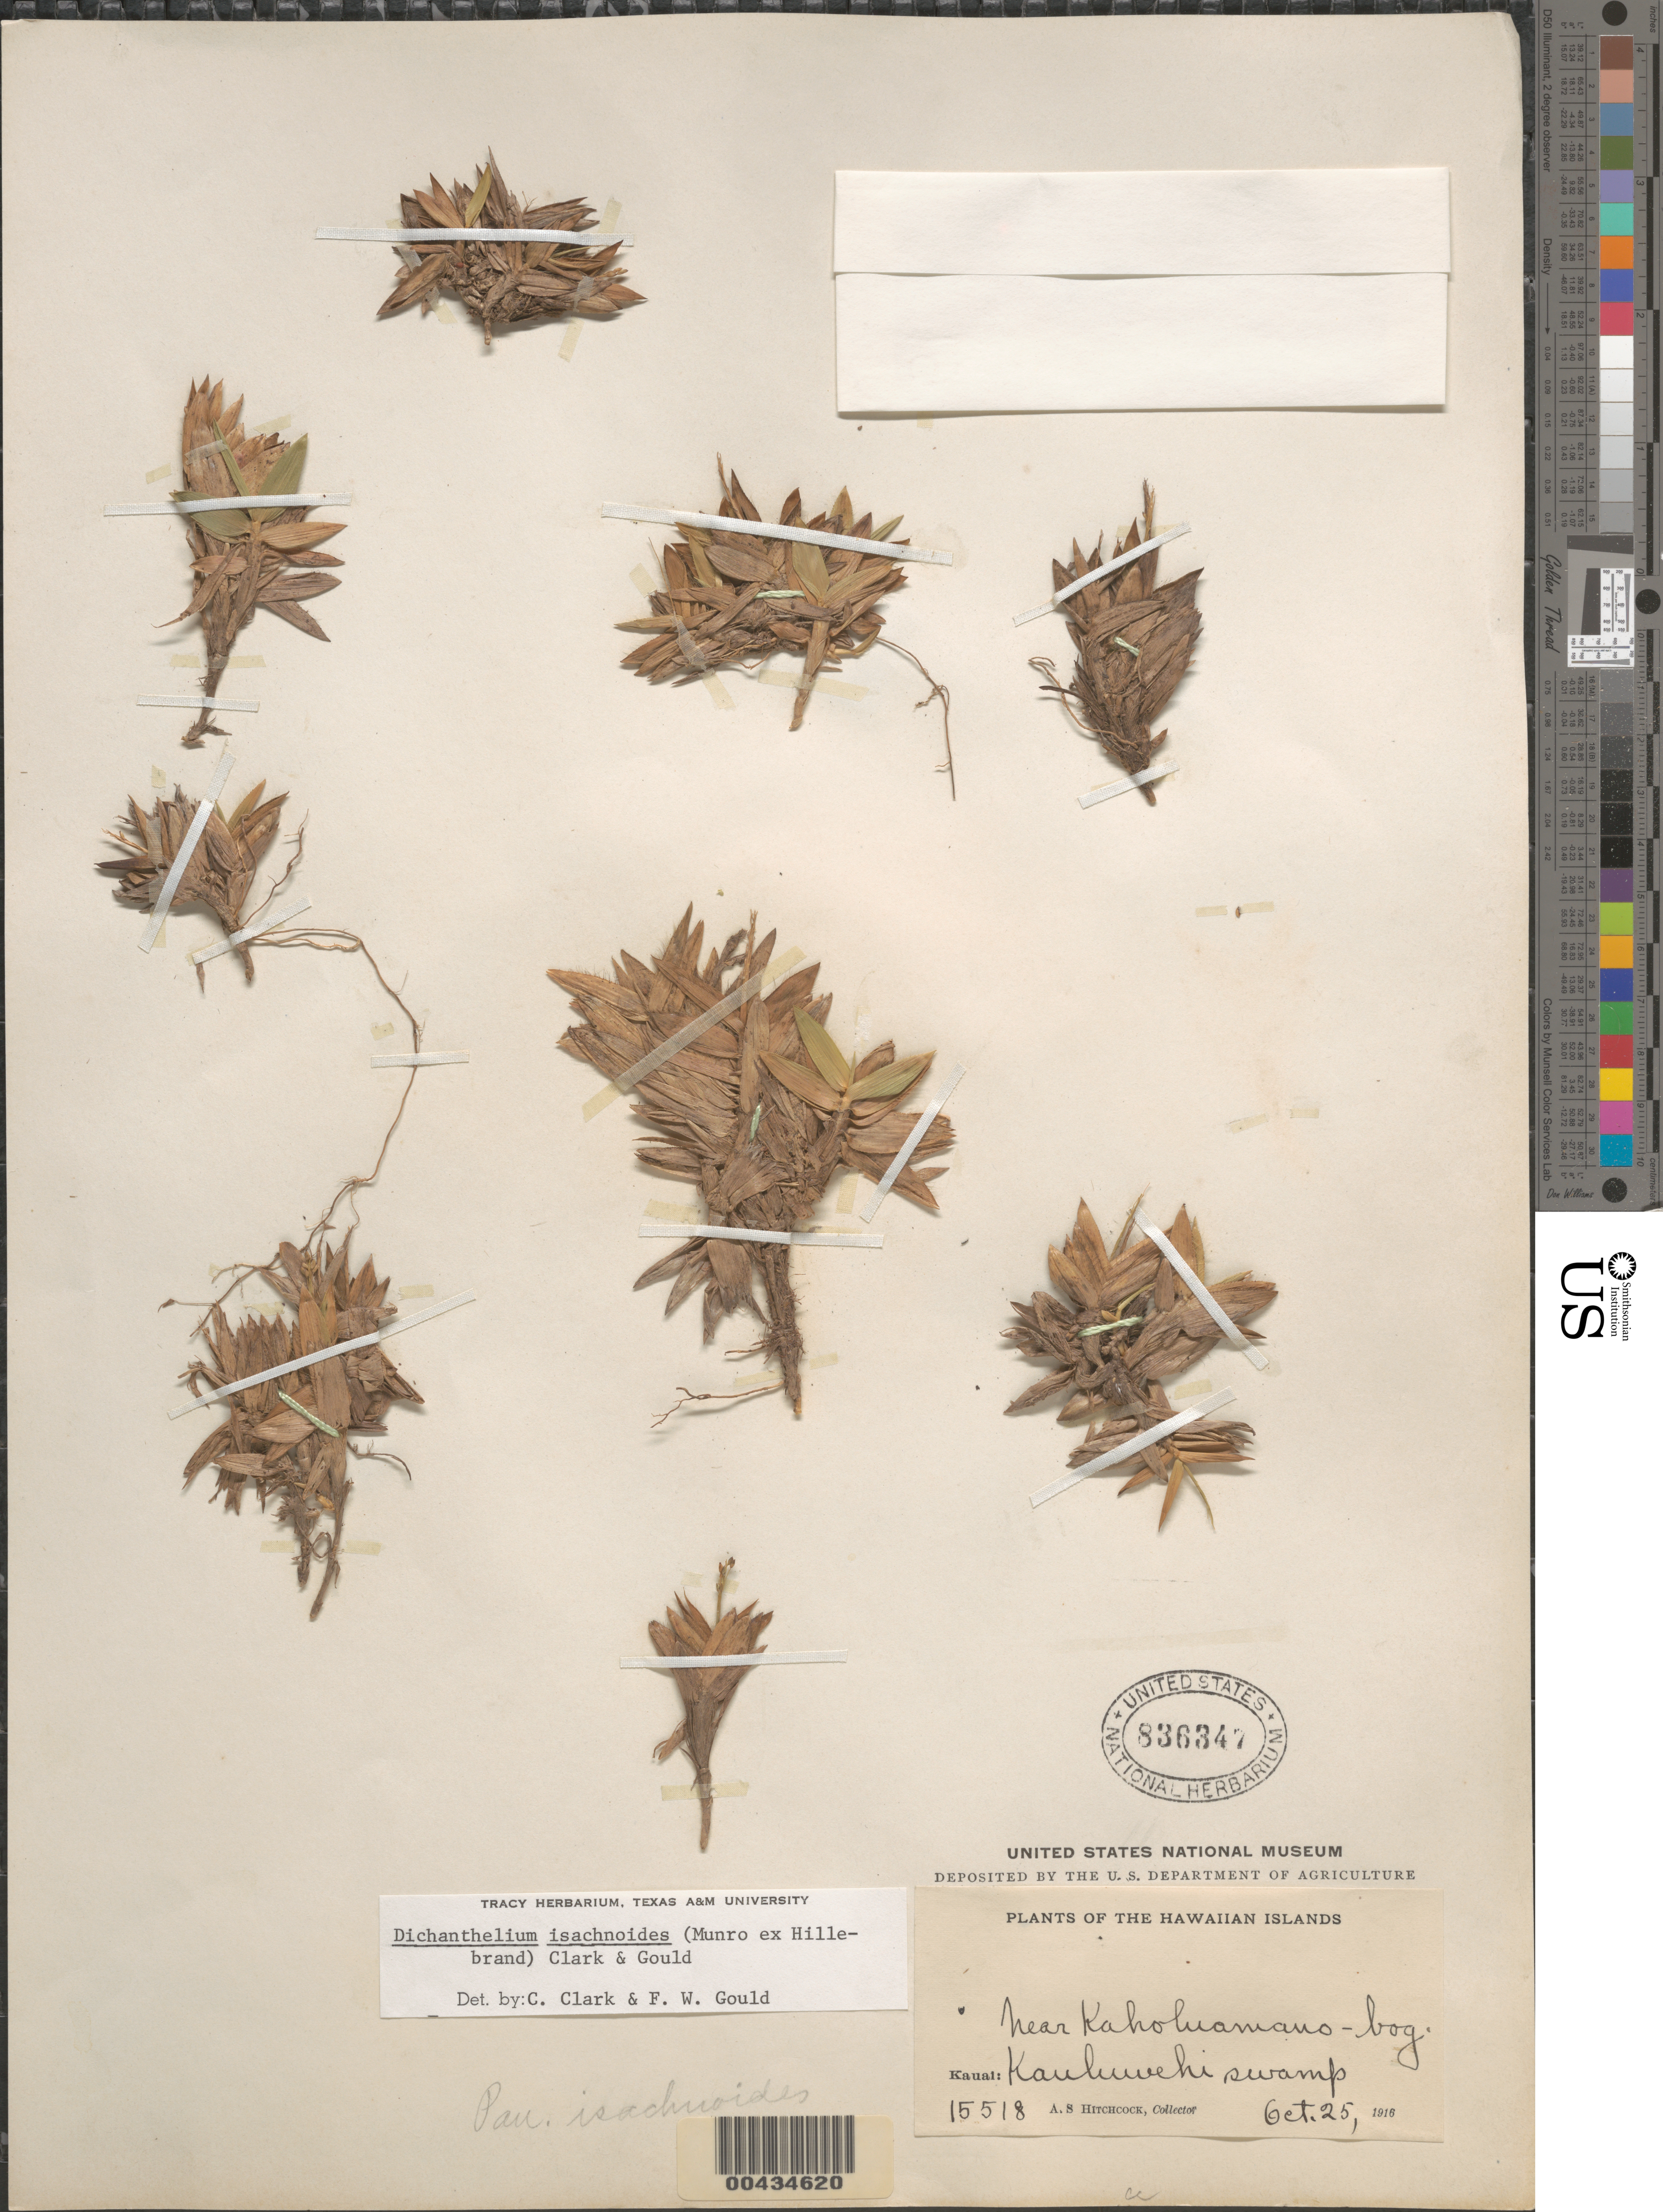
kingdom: Plantae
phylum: Tracheophyta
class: Liliopsida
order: Poales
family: Poaceae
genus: Dichanthelium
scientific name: Dichanthelium isachnoides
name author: (Munro ex Hillebr.) C.A. Clark & Gould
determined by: Clark, C. A.; Gould, F. W.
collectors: A. S. Hitchcock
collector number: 15518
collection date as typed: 25 Oct 1916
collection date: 1916-10-25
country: United States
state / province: Hawaii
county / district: Kauai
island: Kaua'i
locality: Kauluwehi Swamp, near Kaholuamano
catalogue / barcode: US 836347